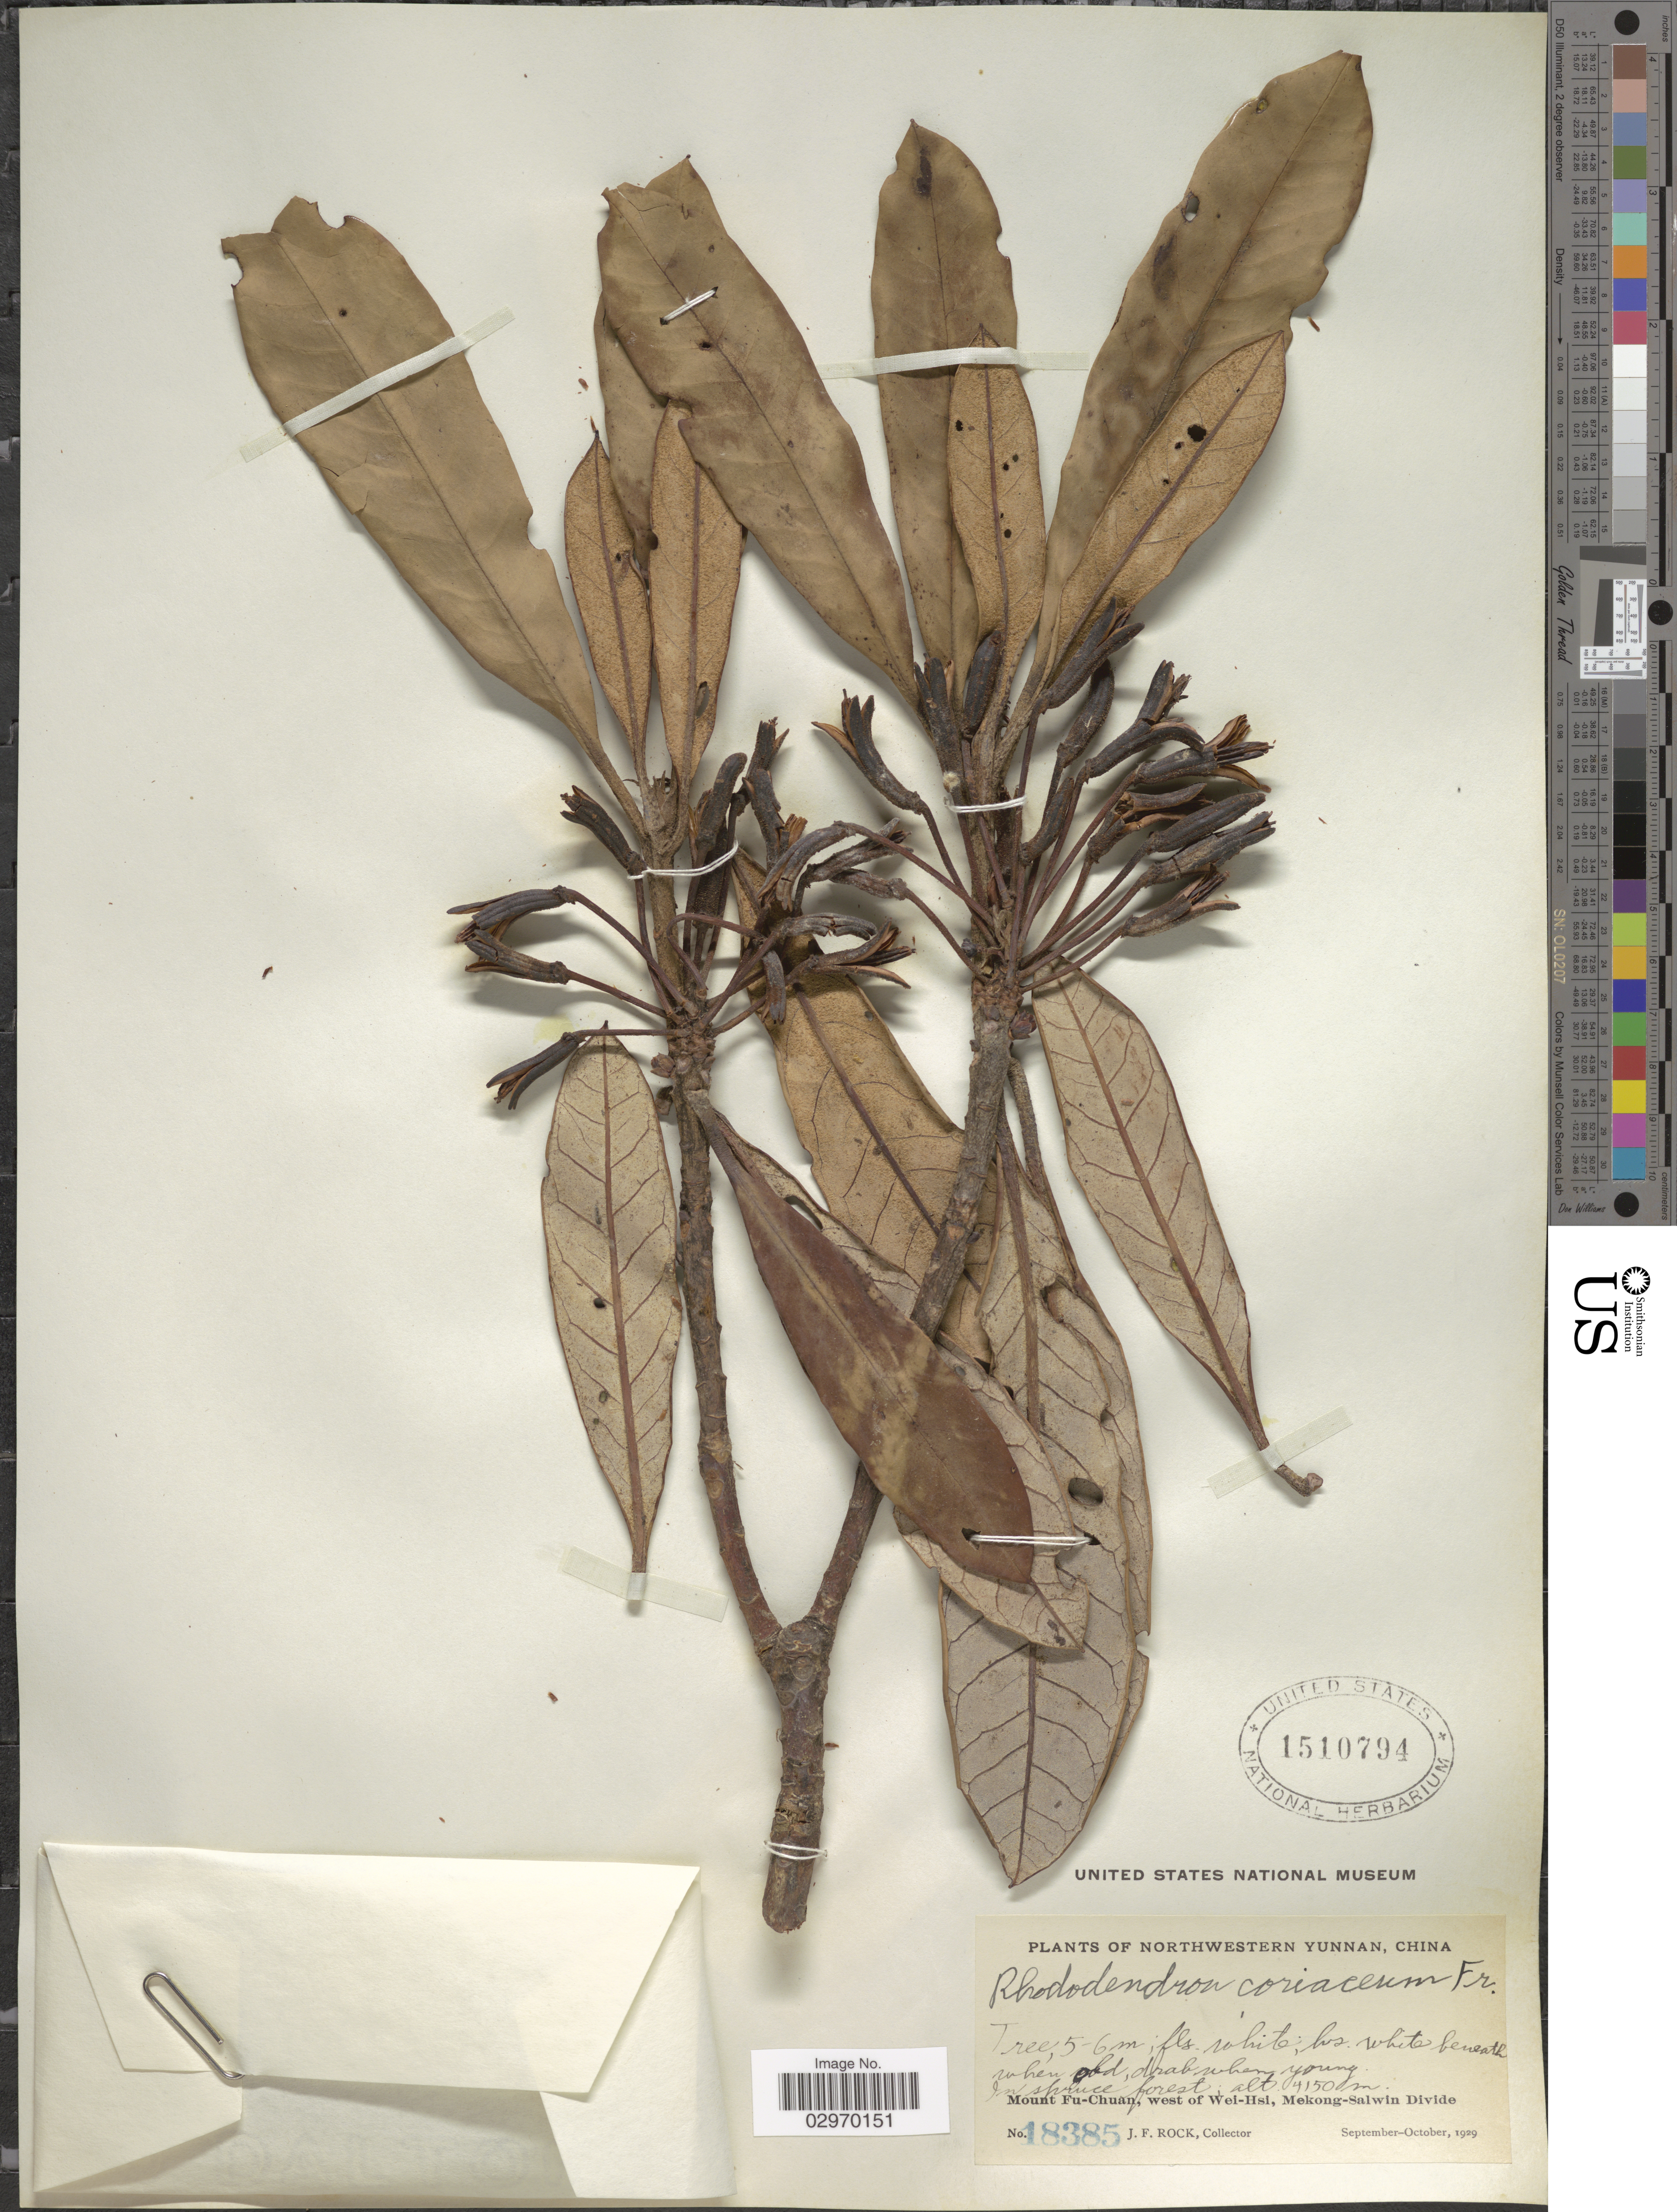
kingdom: Plantae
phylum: Tracheophyta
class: Magnoliopsida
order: Ericales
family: Ericaceae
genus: Rhododendron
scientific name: Rhododendron coriaceum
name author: Franch.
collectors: J. Rock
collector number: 18385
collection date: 1929-09/1929-10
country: China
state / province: Yunnan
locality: Northwestern Yunnan. Mount Fu-Chuan, west of Wei-Hsi, Mekong-Salwin Divide.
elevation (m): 4150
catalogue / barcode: US 1510794